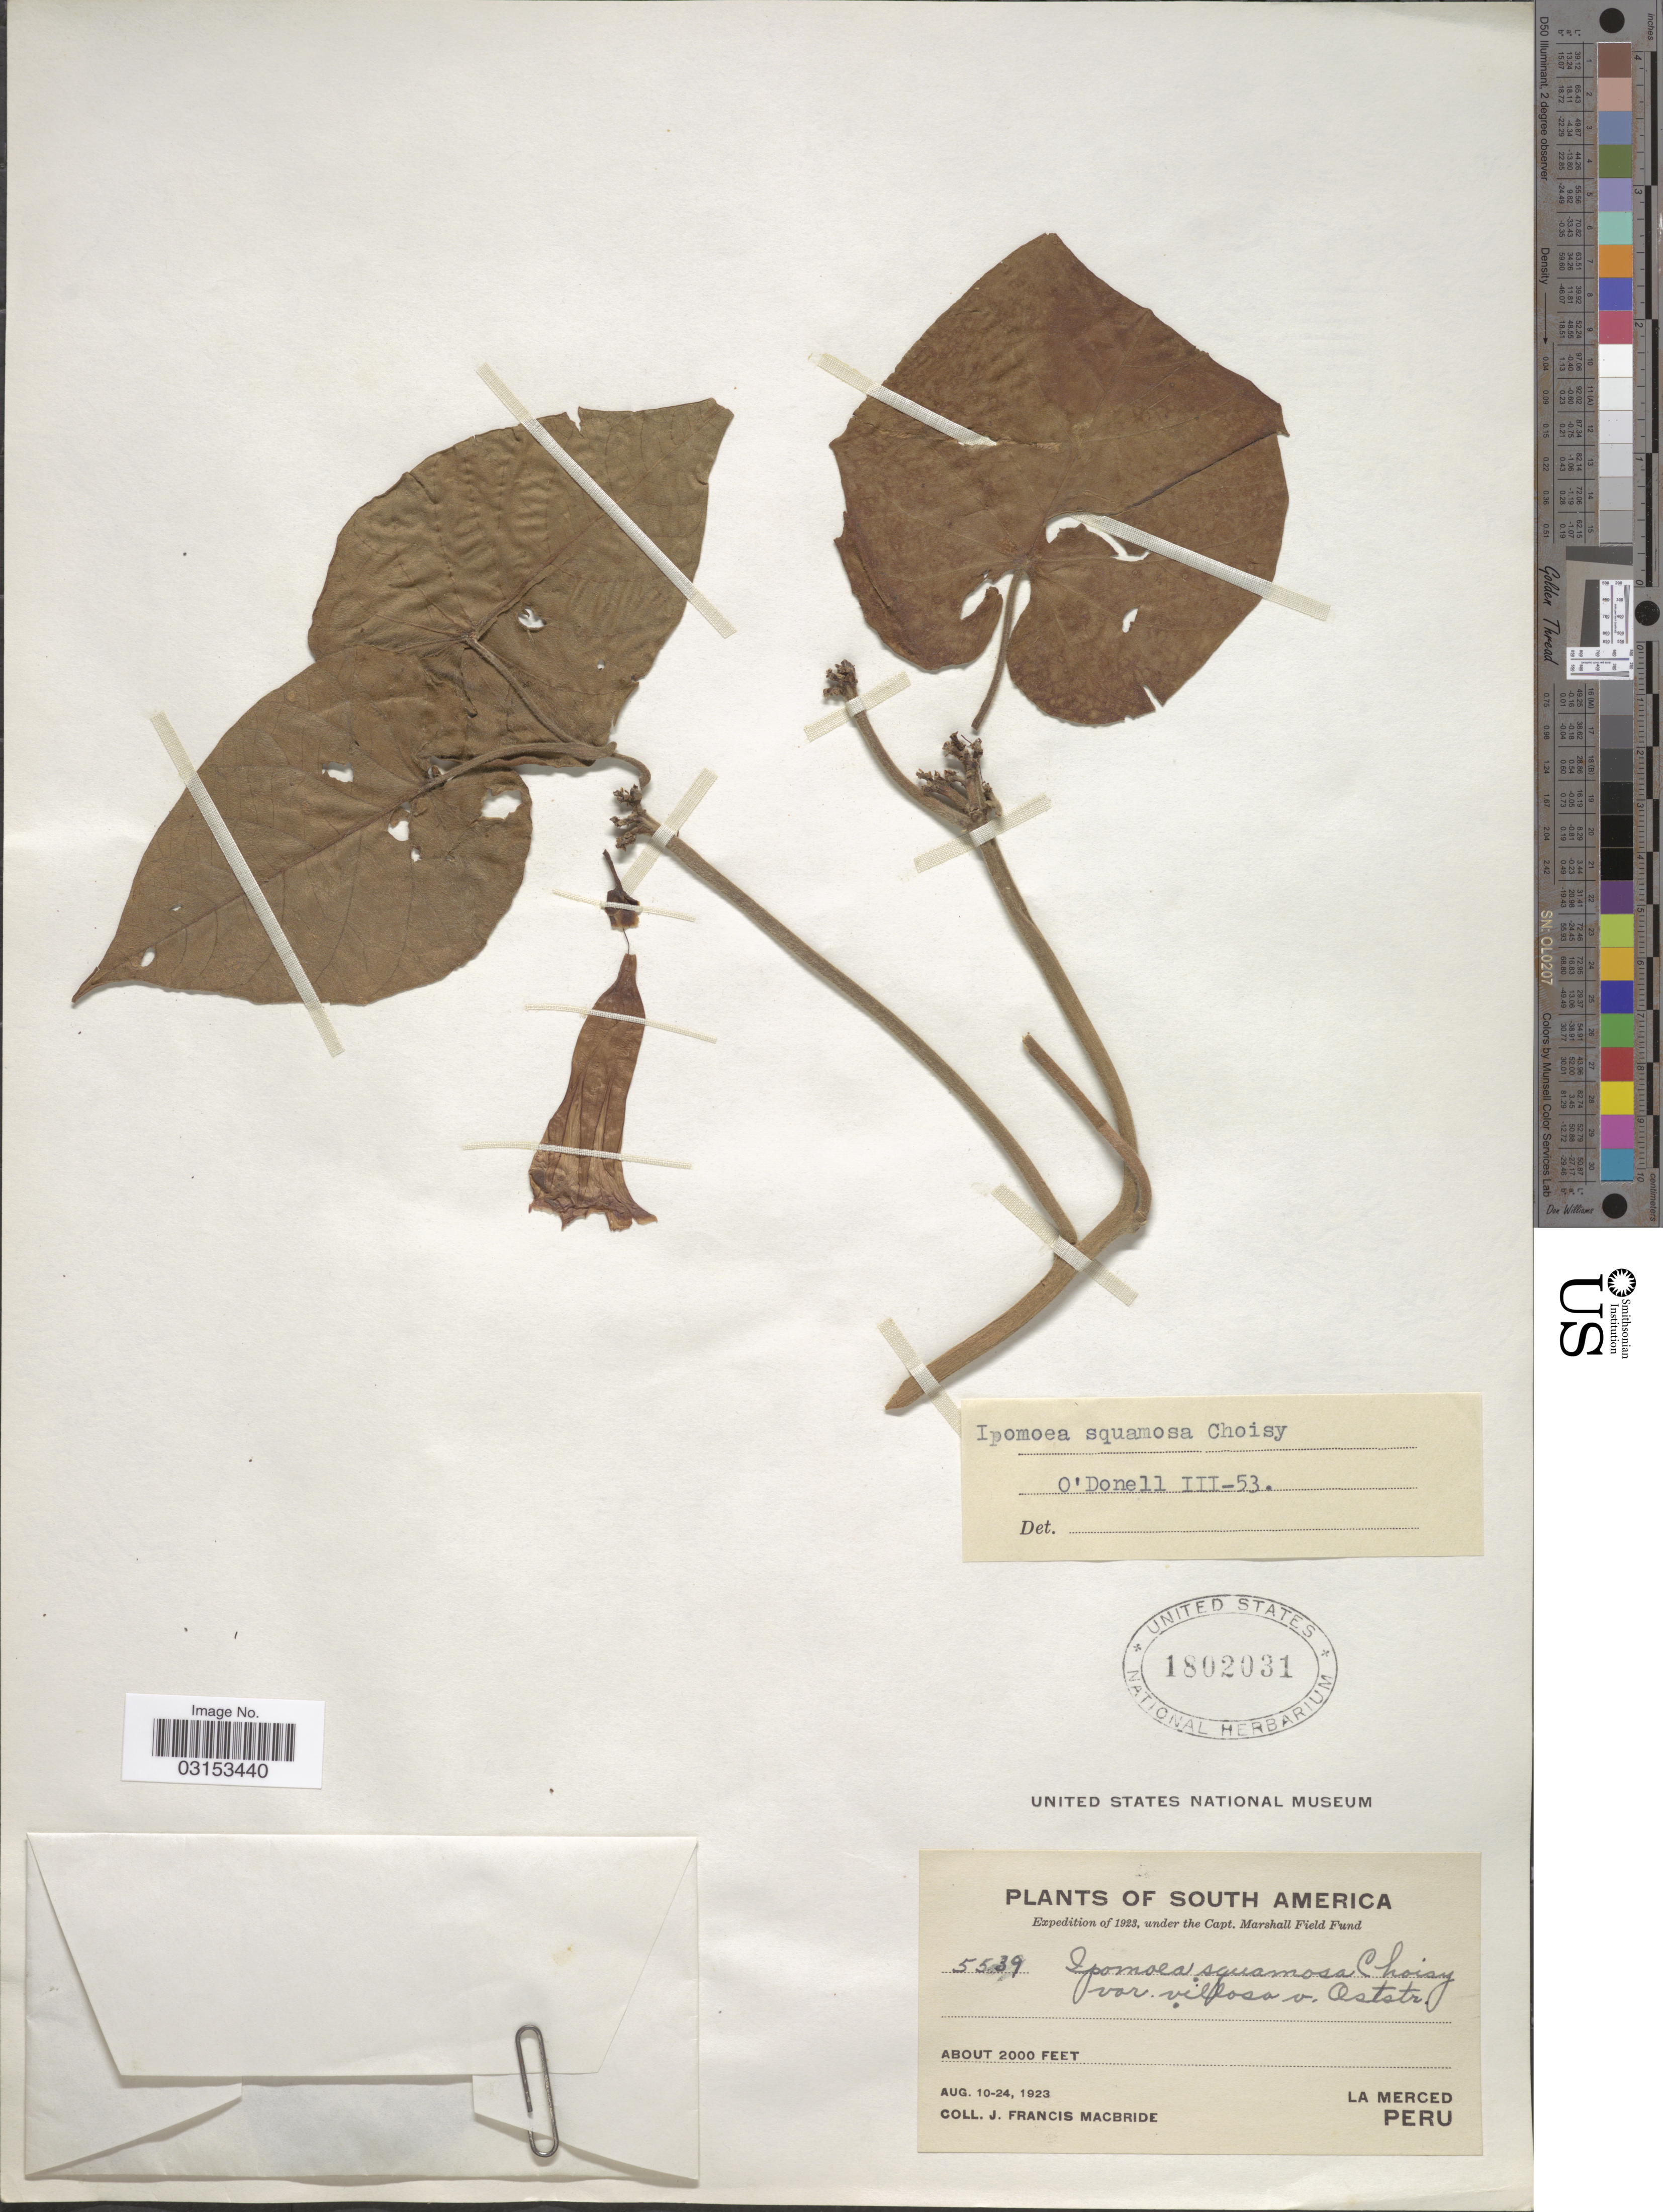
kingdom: Plantae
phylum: Tracheophyta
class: Magnoliopsida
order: Solanales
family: Convolvulaceae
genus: Ipomoea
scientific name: Ipomoea squamosa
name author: Choisy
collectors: J. F. Macbride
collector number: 5539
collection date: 1923-08-10/1923-08-24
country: Peru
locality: La Merced.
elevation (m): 610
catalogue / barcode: US 1802031